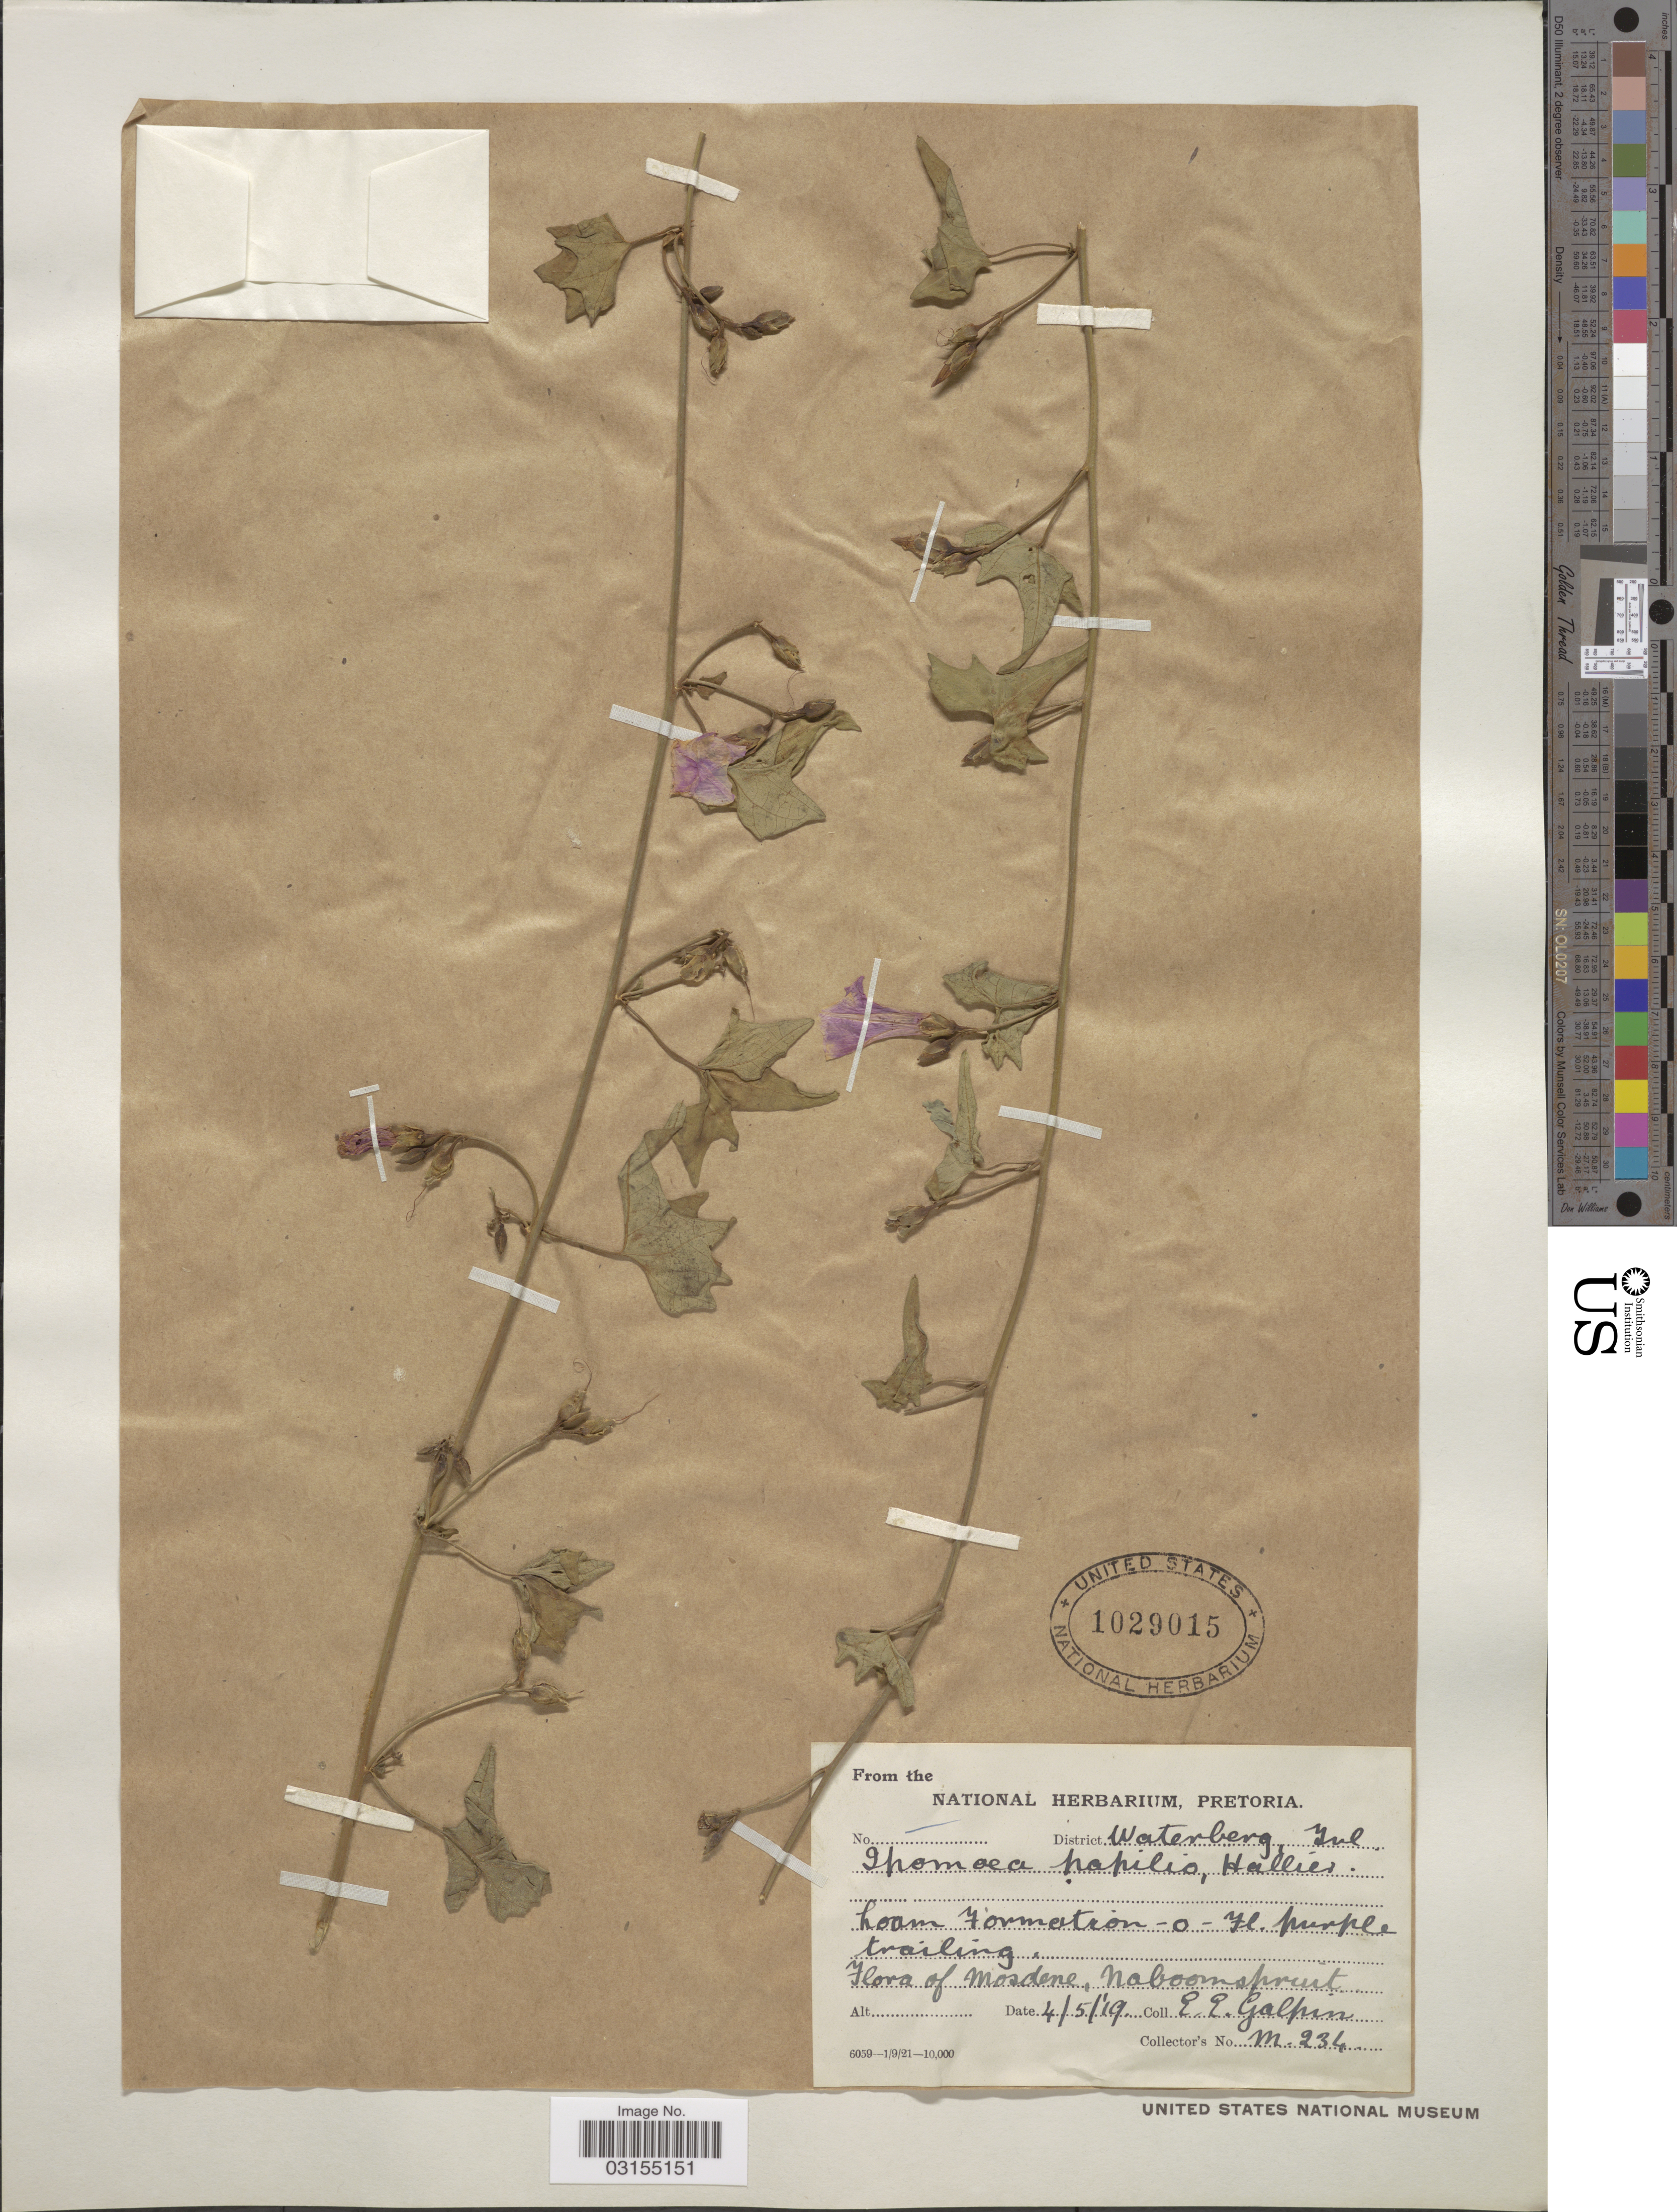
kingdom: Plantae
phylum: Tracheophyta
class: Magnoliopsida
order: Solanales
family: Convolvulaceae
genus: Ipomoea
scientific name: Ipomoea papilio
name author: Hallier f.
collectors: E. Galpin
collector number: M.234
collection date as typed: Transcribed d/m/y: 4/5/19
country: South Africa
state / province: Limpopo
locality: District Waterberg, Tvl. Mosdene, Naboomspruit.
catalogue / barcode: US 1029015